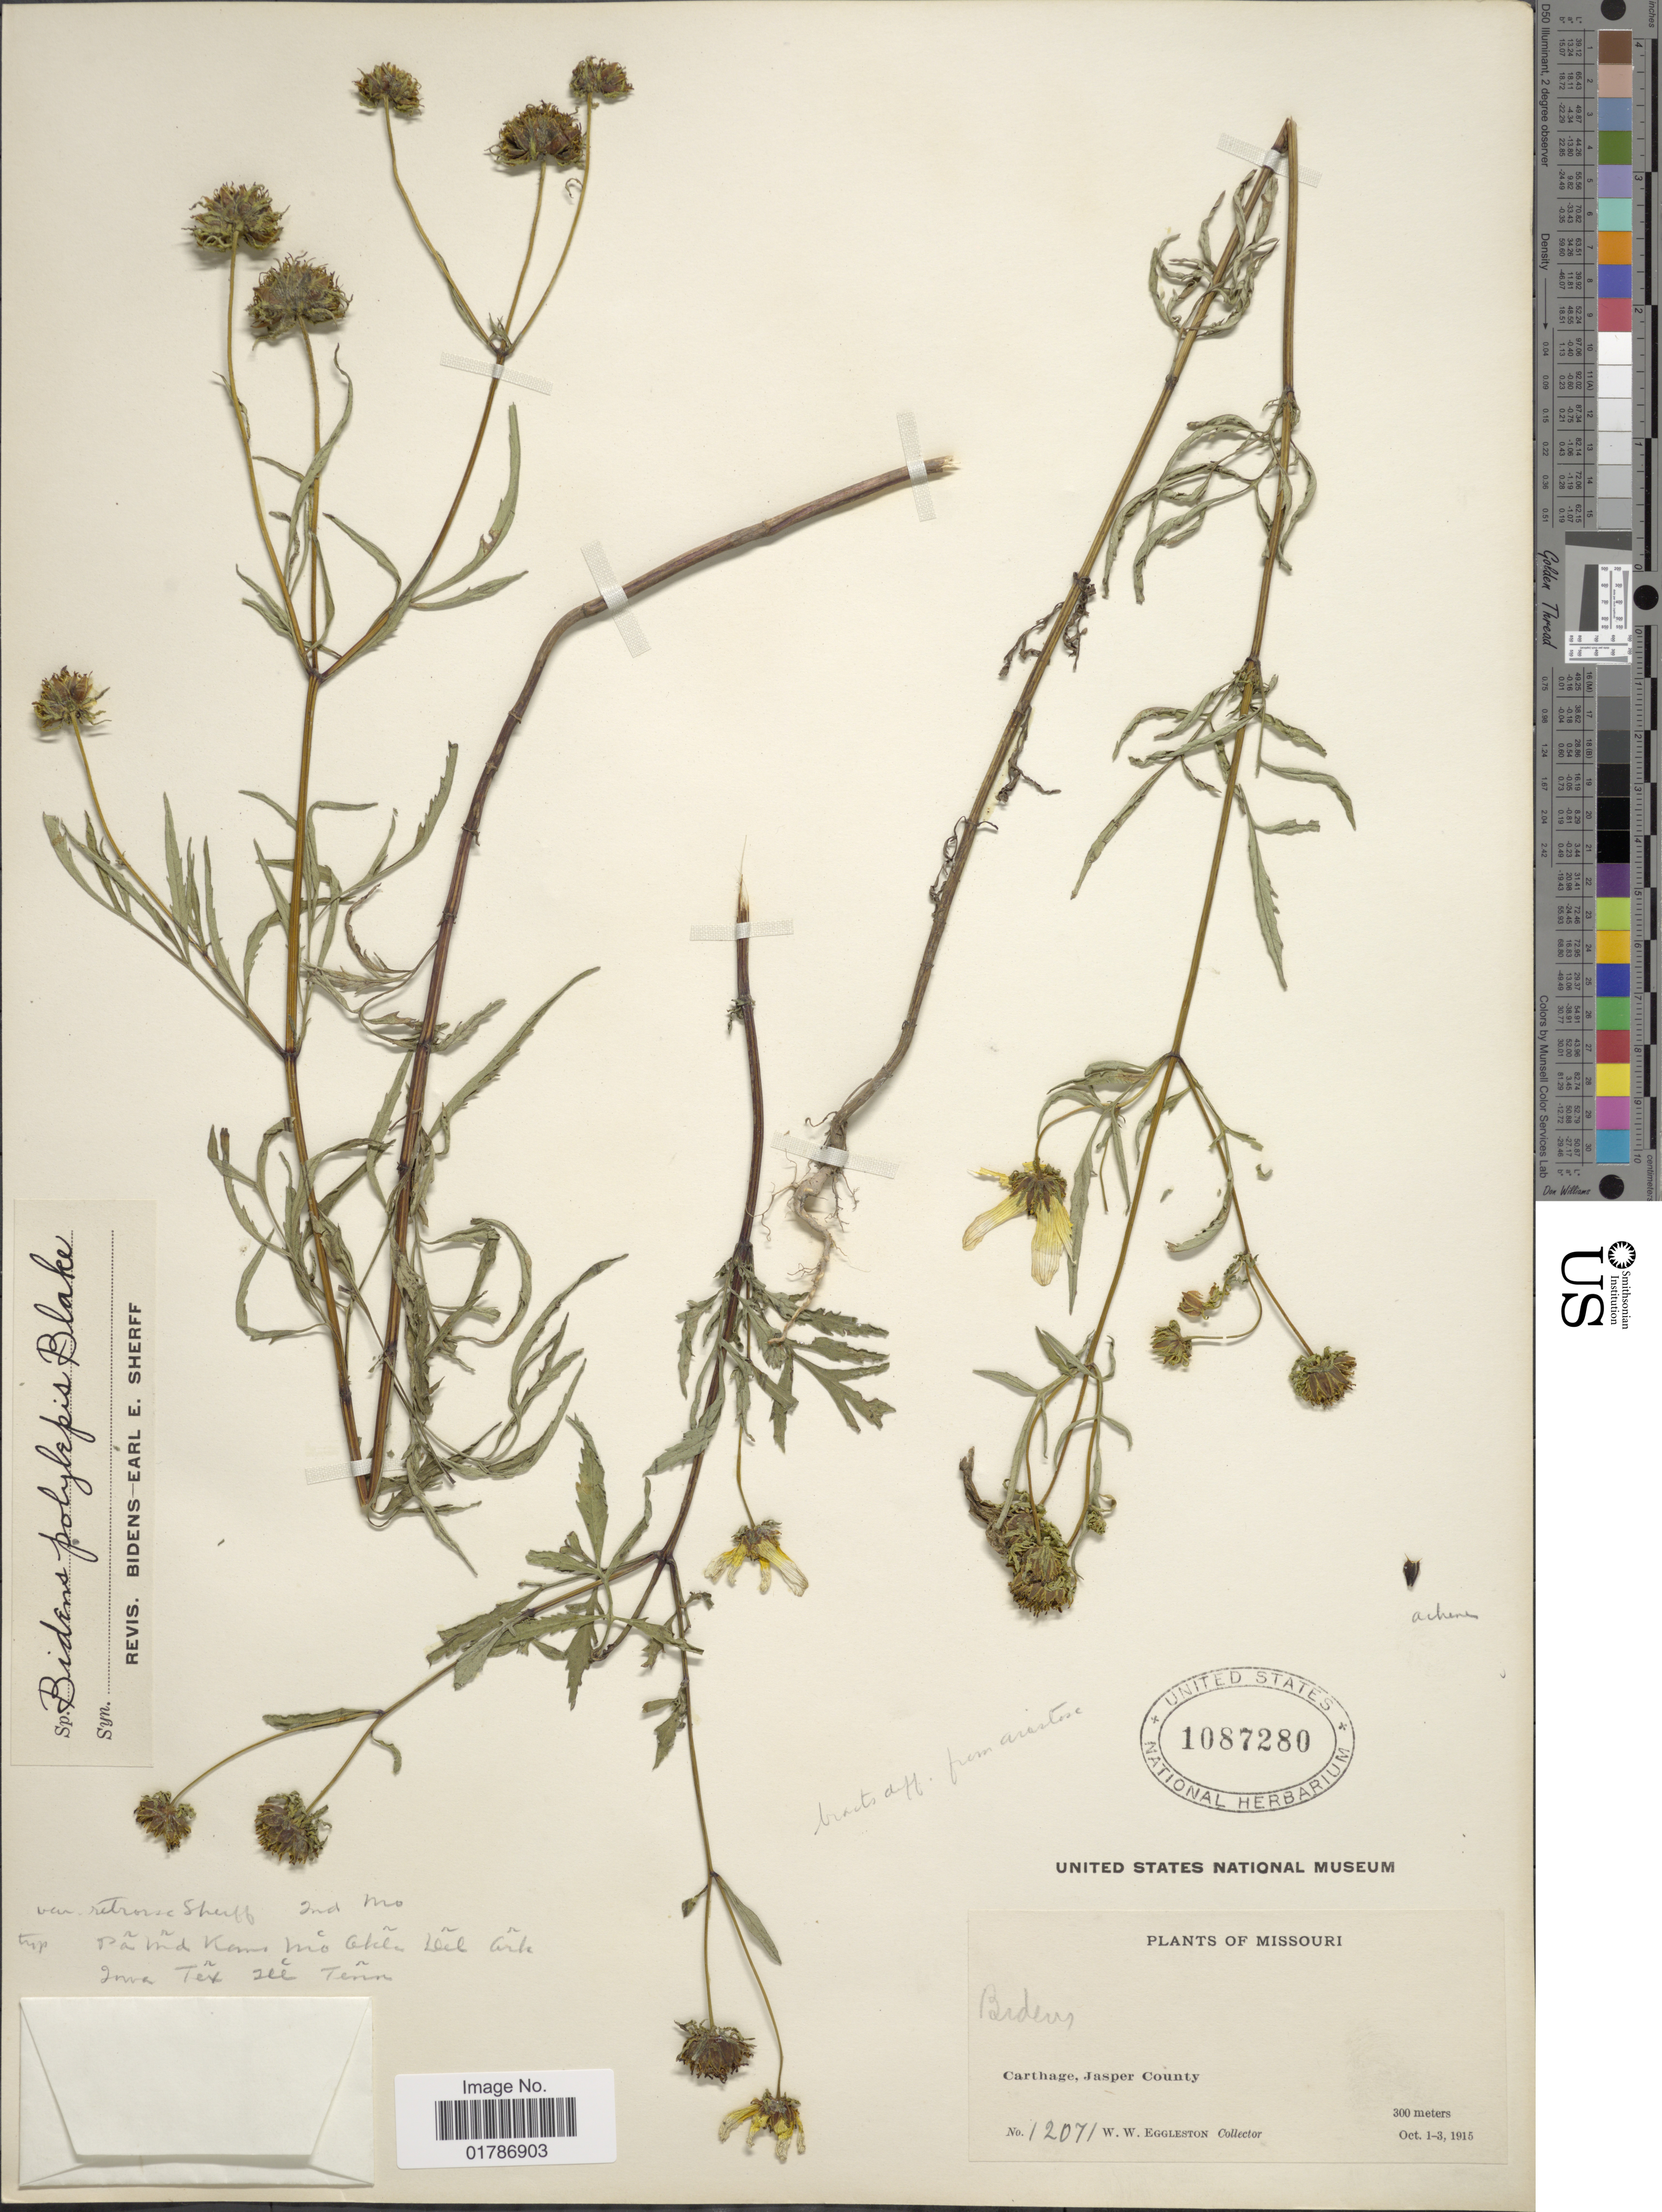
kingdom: Plantae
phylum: Tracheophyta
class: Magnoliopsida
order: Asterales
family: Asteraceae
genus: Bidens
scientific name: Bidens polylepis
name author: S.F. Blake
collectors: W. W. Eggleston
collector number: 12071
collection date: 1915-10-01/1915-10-03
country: United States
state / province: Missouri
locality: Carthage, Jasper County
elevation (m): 300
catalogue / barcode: US 1087280